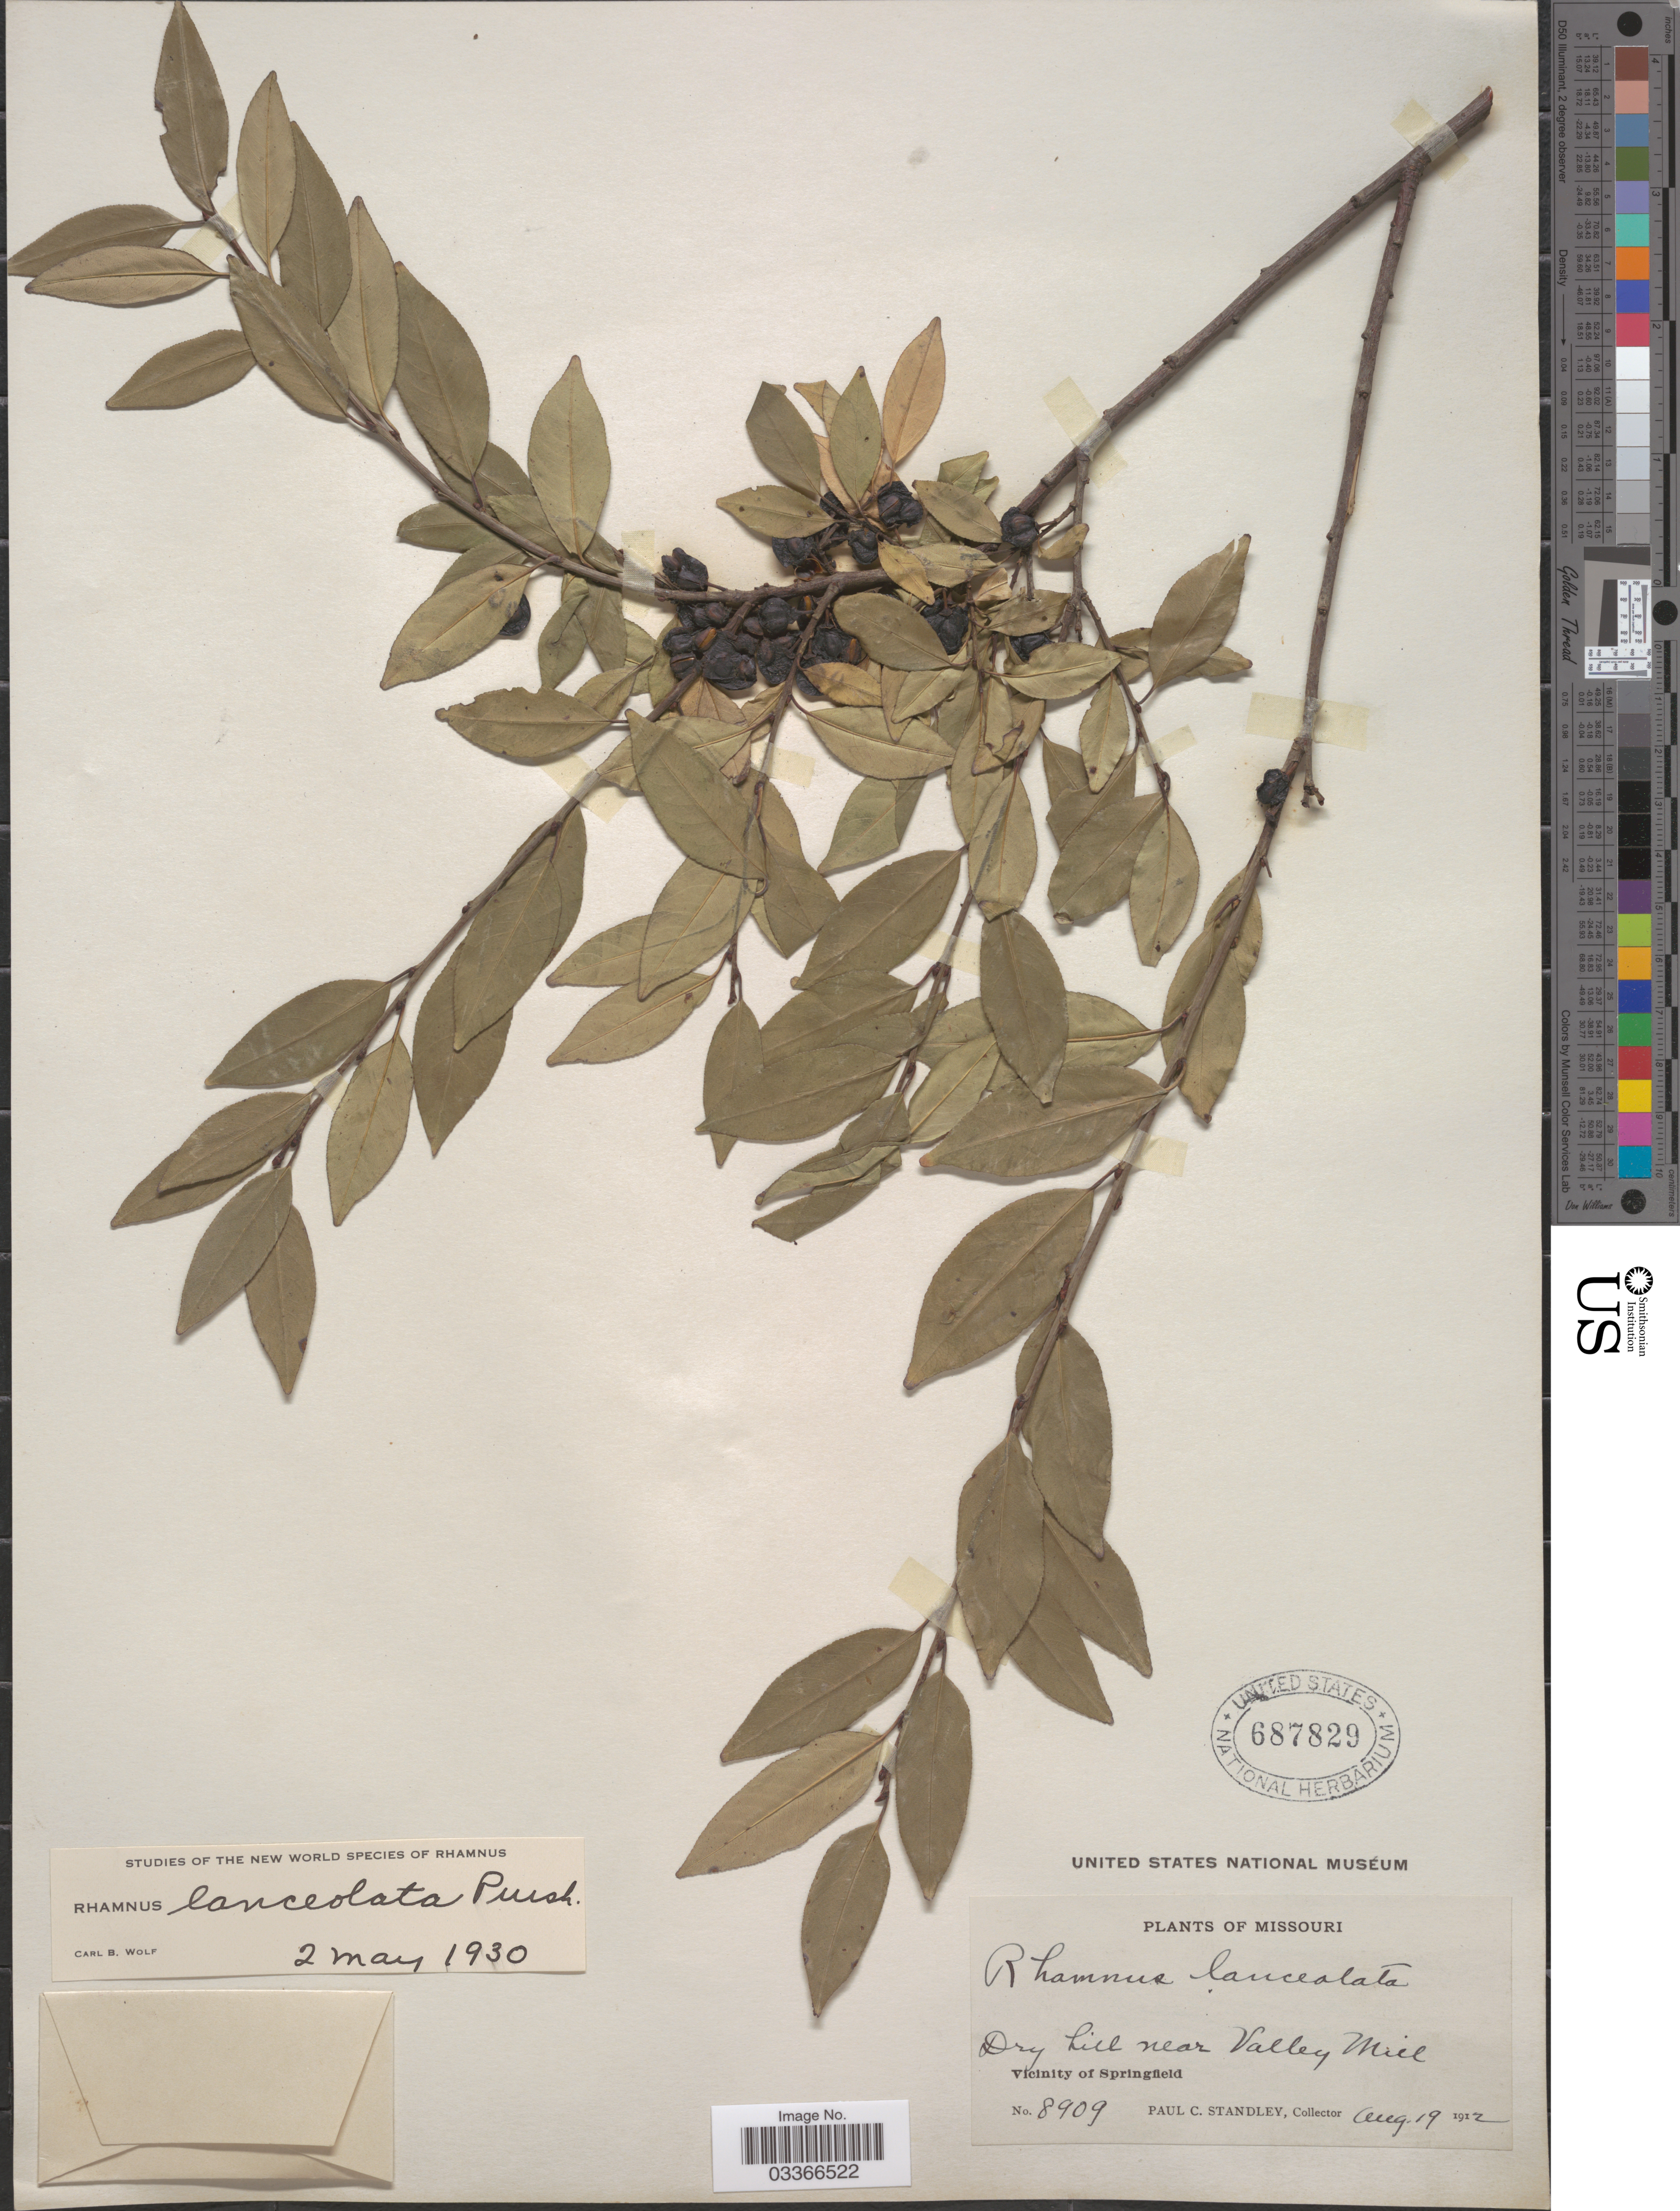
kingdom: Plantae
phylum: Tracheophyta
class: Magnoliopsida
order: Rosales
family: Rhamnaceae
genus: Rhamnus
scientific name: Rhamnus lanceolata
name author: Pursh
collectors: P. C. Standley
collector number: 8909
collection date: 1912-08-19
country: United States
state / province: Missouri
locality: Near Valley Mill. Vicinity of Springfield.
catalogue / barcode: US 687829